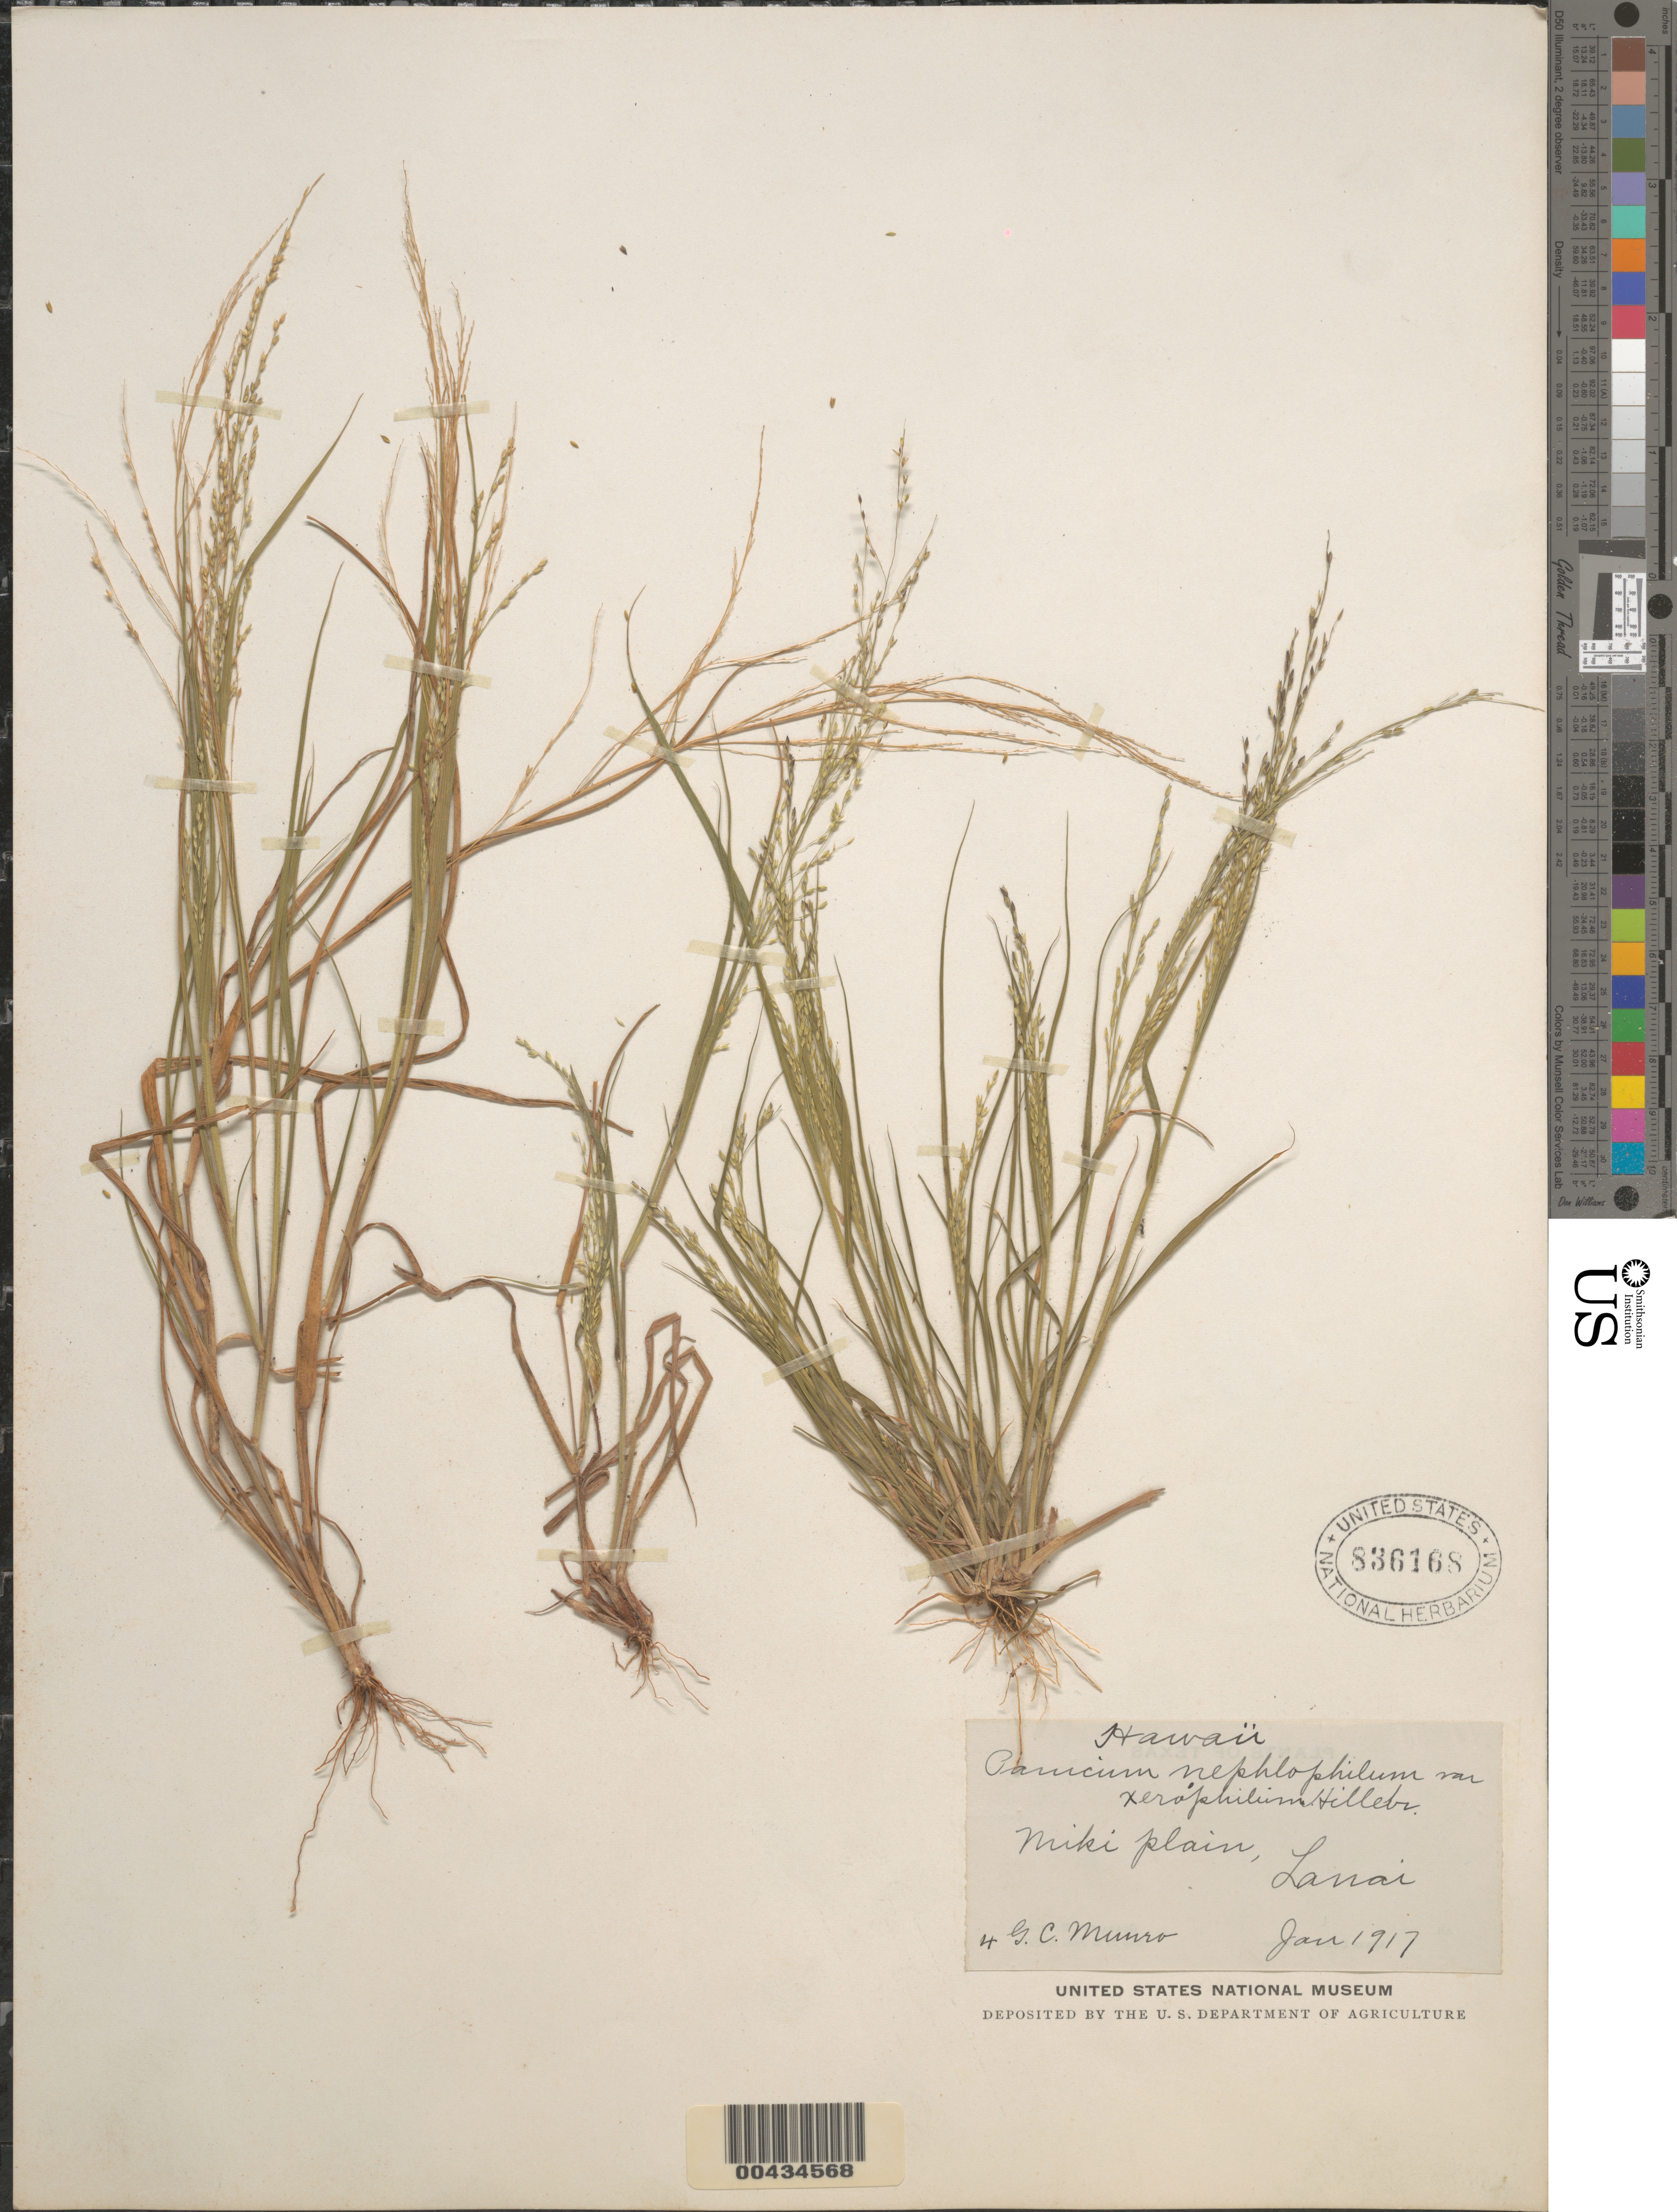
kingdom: Plantae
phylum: Tracheophyta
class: Liliopsida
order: Poales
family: Poaceae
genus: Panicum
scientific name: Panicum xerophilum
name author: (Hillebr.) Hitchc.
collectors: G. C. Munro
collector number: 4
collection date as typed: Jan 1917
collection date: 1917-01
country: United States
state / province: Hawaii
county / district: Maui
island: Lana'i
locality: Miki plain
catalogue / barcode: US 836168